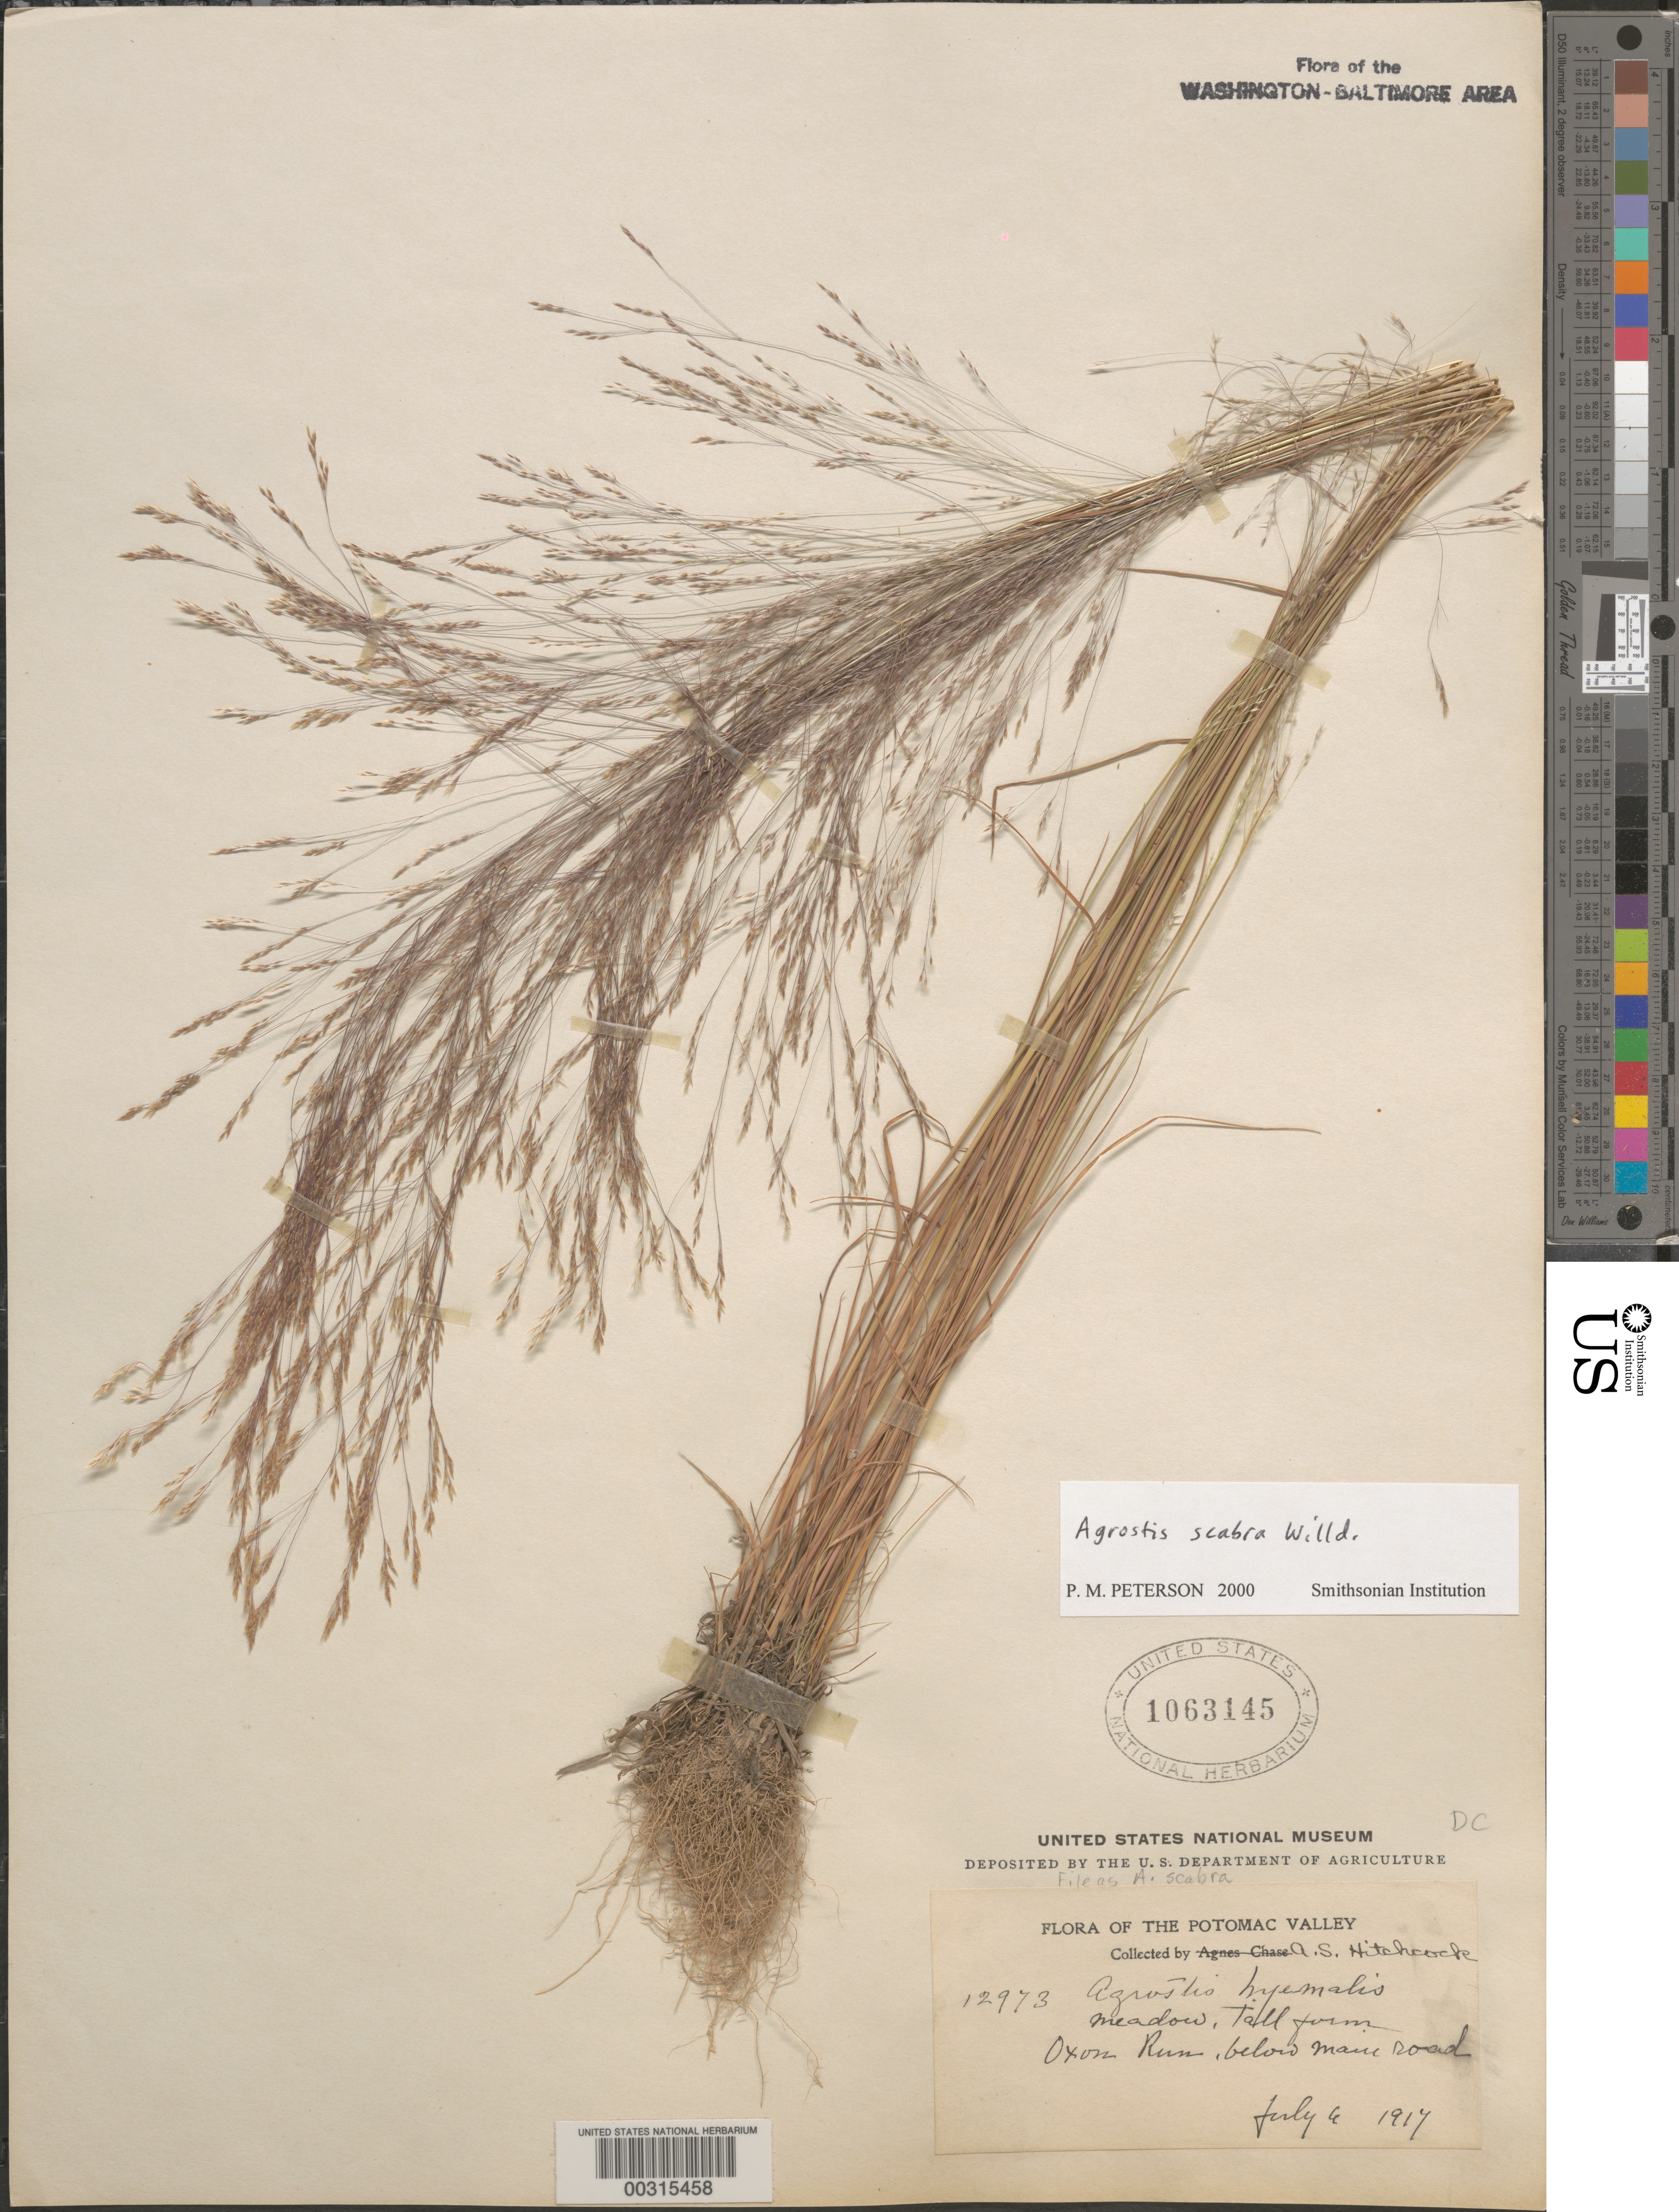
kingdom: Plantae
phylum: Tracheophyta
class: Liliopsida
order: Poales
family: Poaceae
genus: Agrostis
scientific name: Agrostis scabra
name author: Willd.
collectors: A. S. Hitchcock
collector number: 12973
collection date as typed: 04 Jul 1917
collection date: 1917-07-04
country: United States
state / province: Maryland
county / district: Prince George's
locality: Oxon Run: below main Rd.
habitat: Meadow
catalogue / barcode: US 1063145